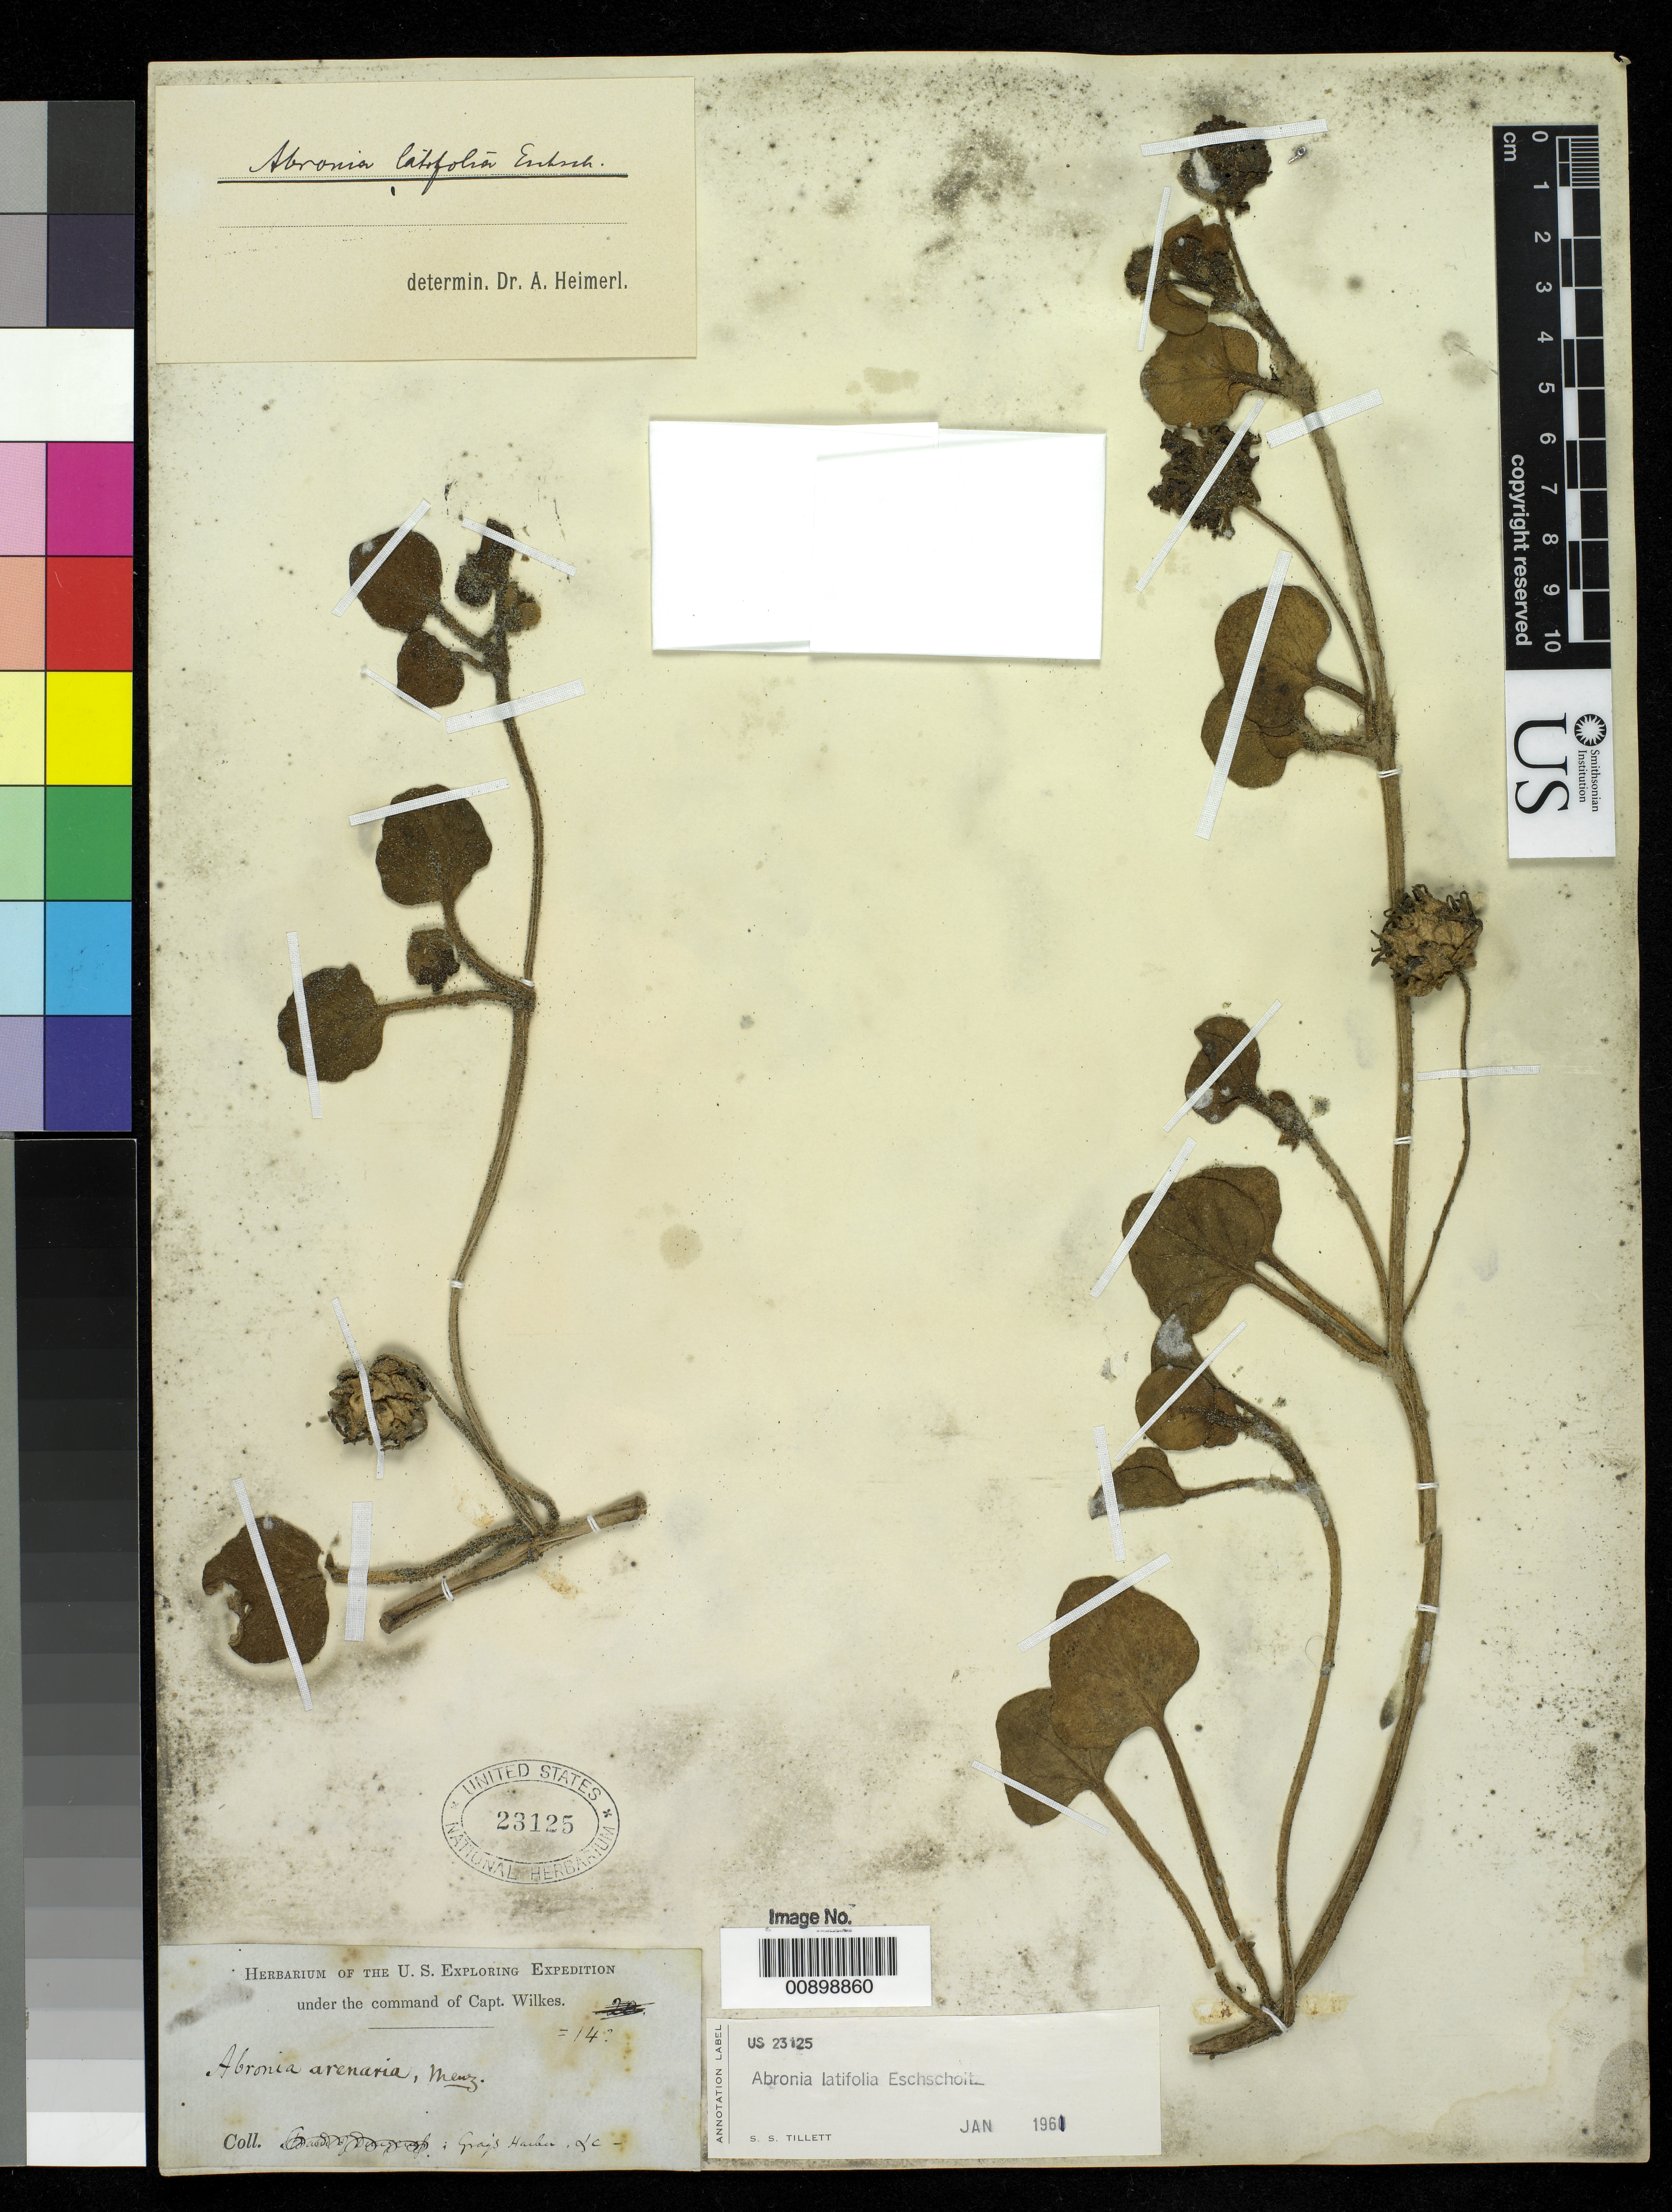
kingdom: Plantae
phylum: Tracheophyta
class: Magnoliopsida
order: Caryophyllales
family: Nyctaginaceae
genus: Abronia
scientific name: Abronia latifolia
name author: Eschsch.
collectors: Wilkes Explor. Exped.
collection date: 1838/1842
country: United States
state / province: Washington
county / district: Grays Harbor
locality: Gray's Harbor, LC -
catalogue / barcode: US 23125